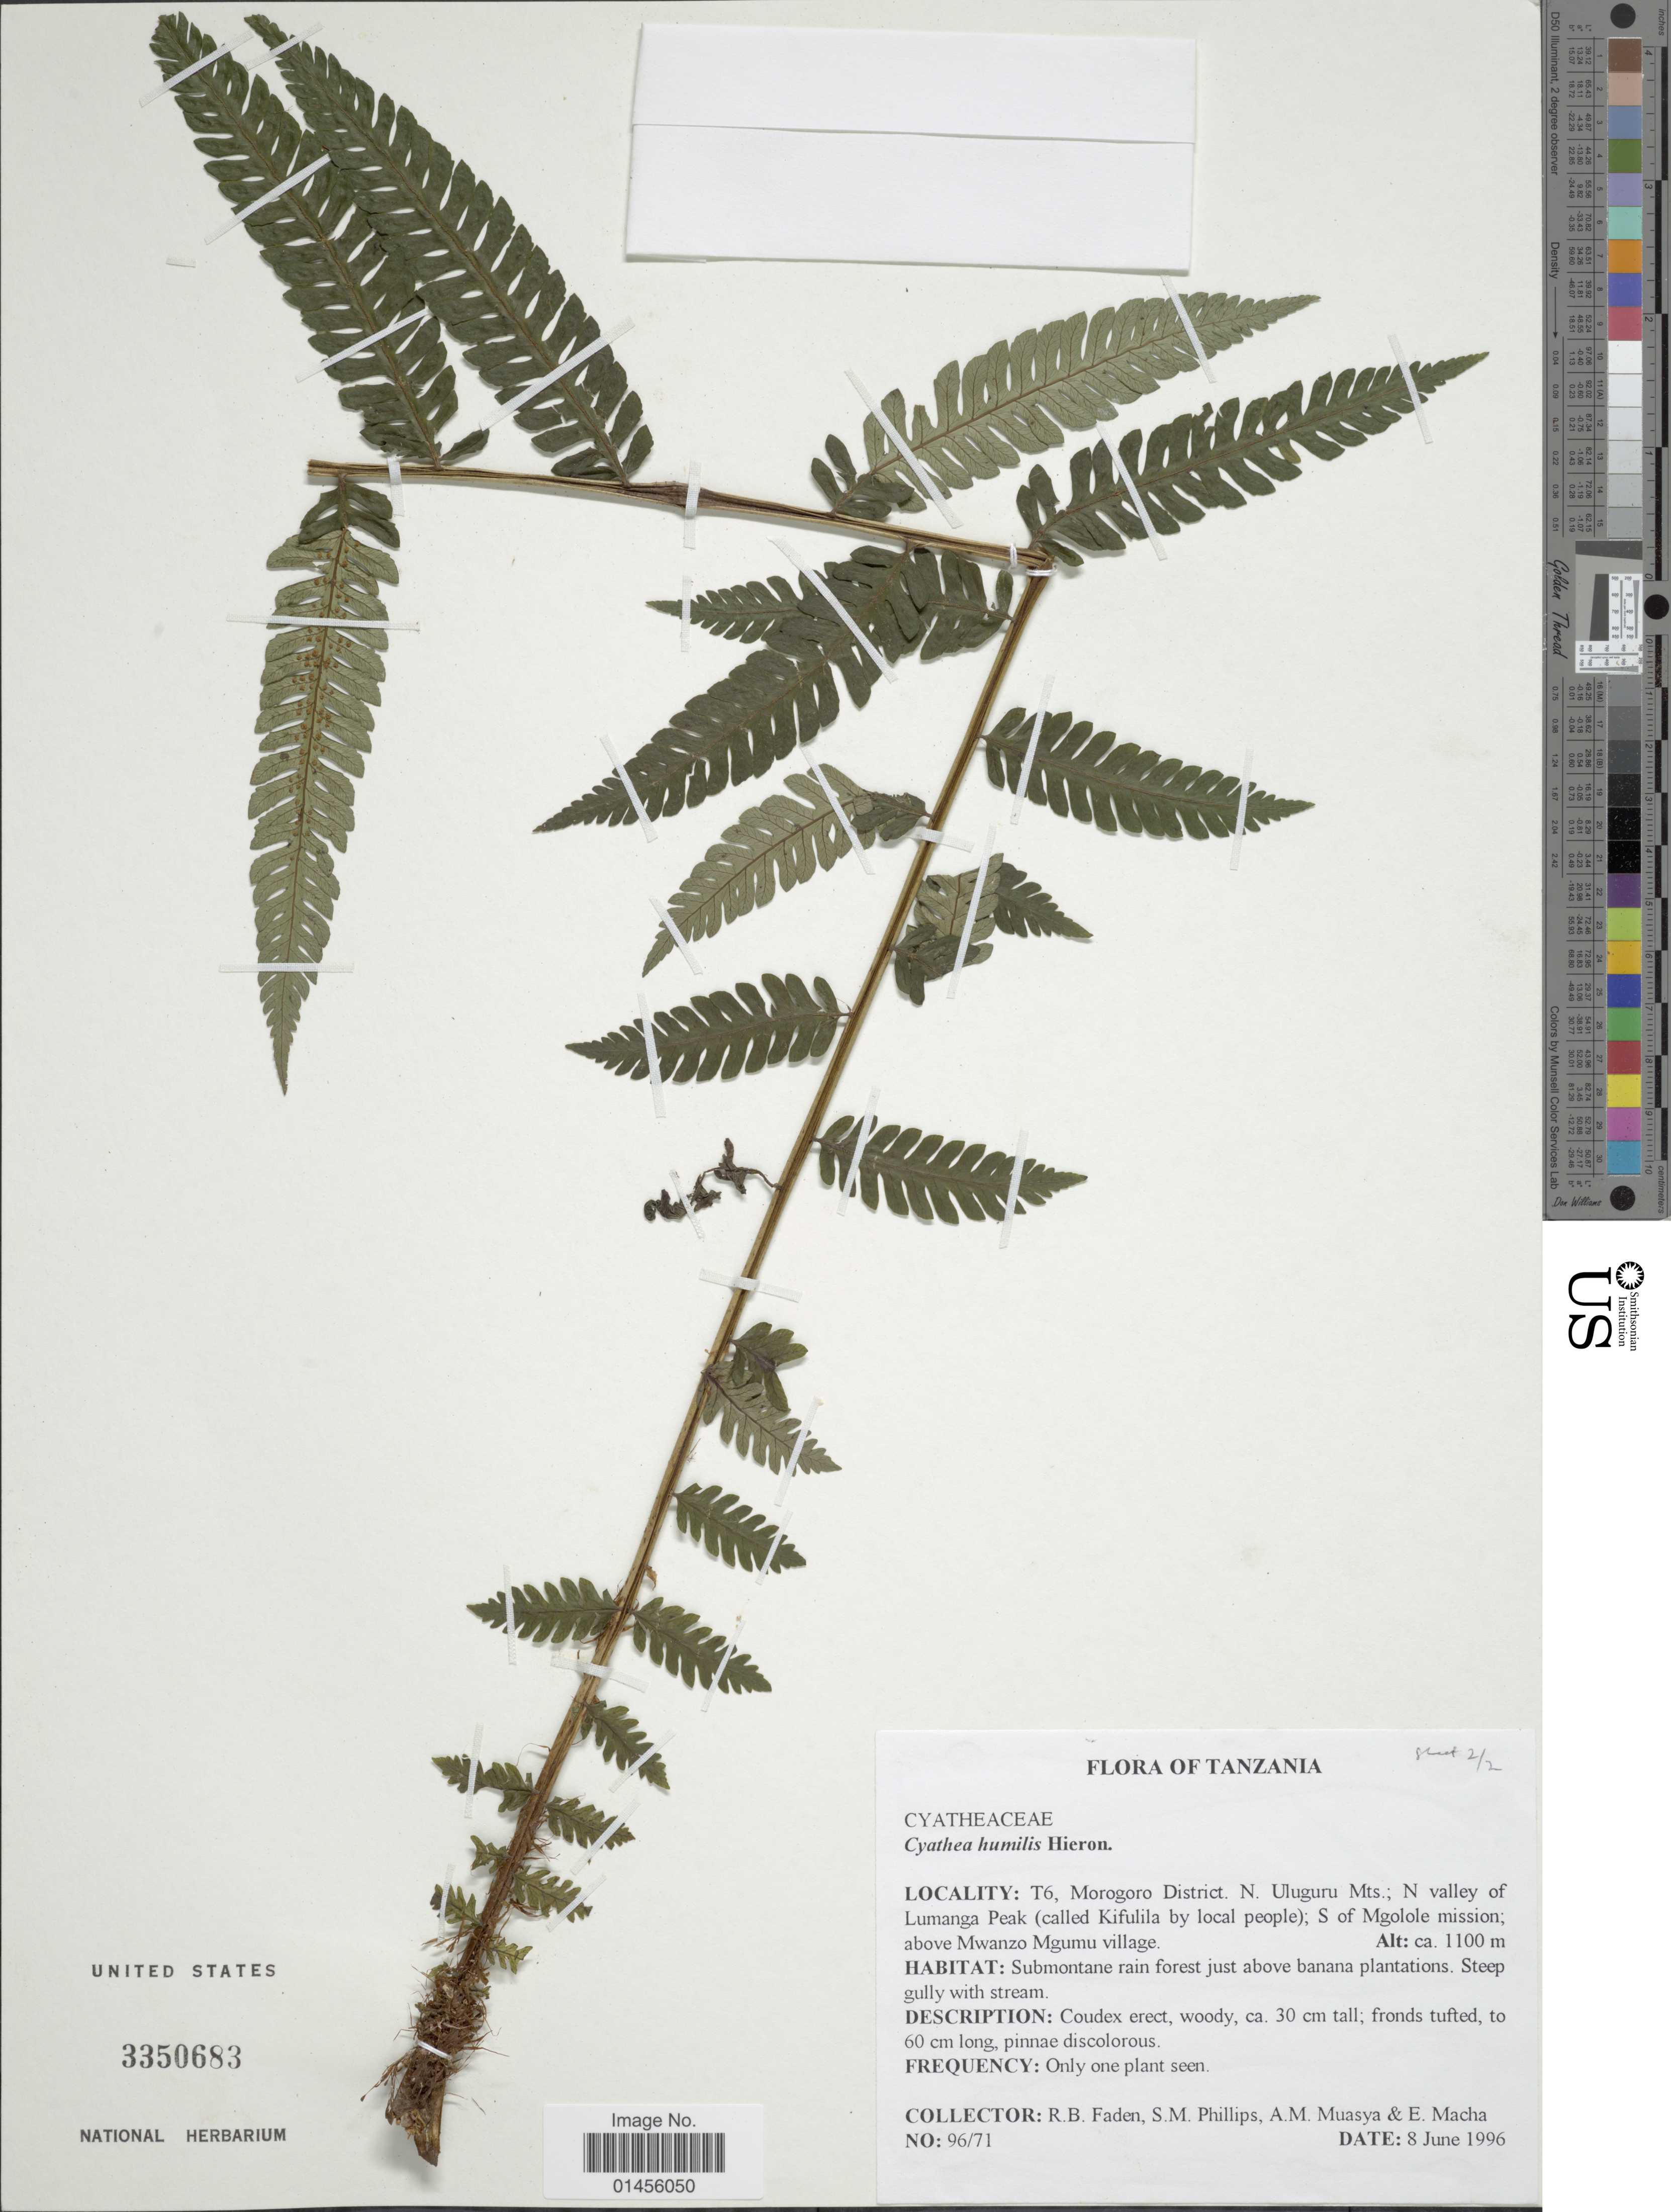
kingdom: Plantae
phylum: Tracheophyta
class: Polypodiopsida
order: Cyatheales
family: Cyatheaceae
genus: Alsophila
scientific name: Alsophila humilis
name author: (Hieron.) Pic. Serm.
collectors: R. B. Faden, S. M. Phillips, A. Muasya & E. Macha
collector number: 96/71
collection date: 1996-06-08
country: Tanzania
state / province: Morogoro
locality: T6, Morogoro District. N. Uluguru Mts; N valley of Lumanga Peak ( called Kifuilila by local people); S of Mgolole mission; above Mwanzo Mgumu village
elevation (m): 1100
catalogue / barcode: US 3350683